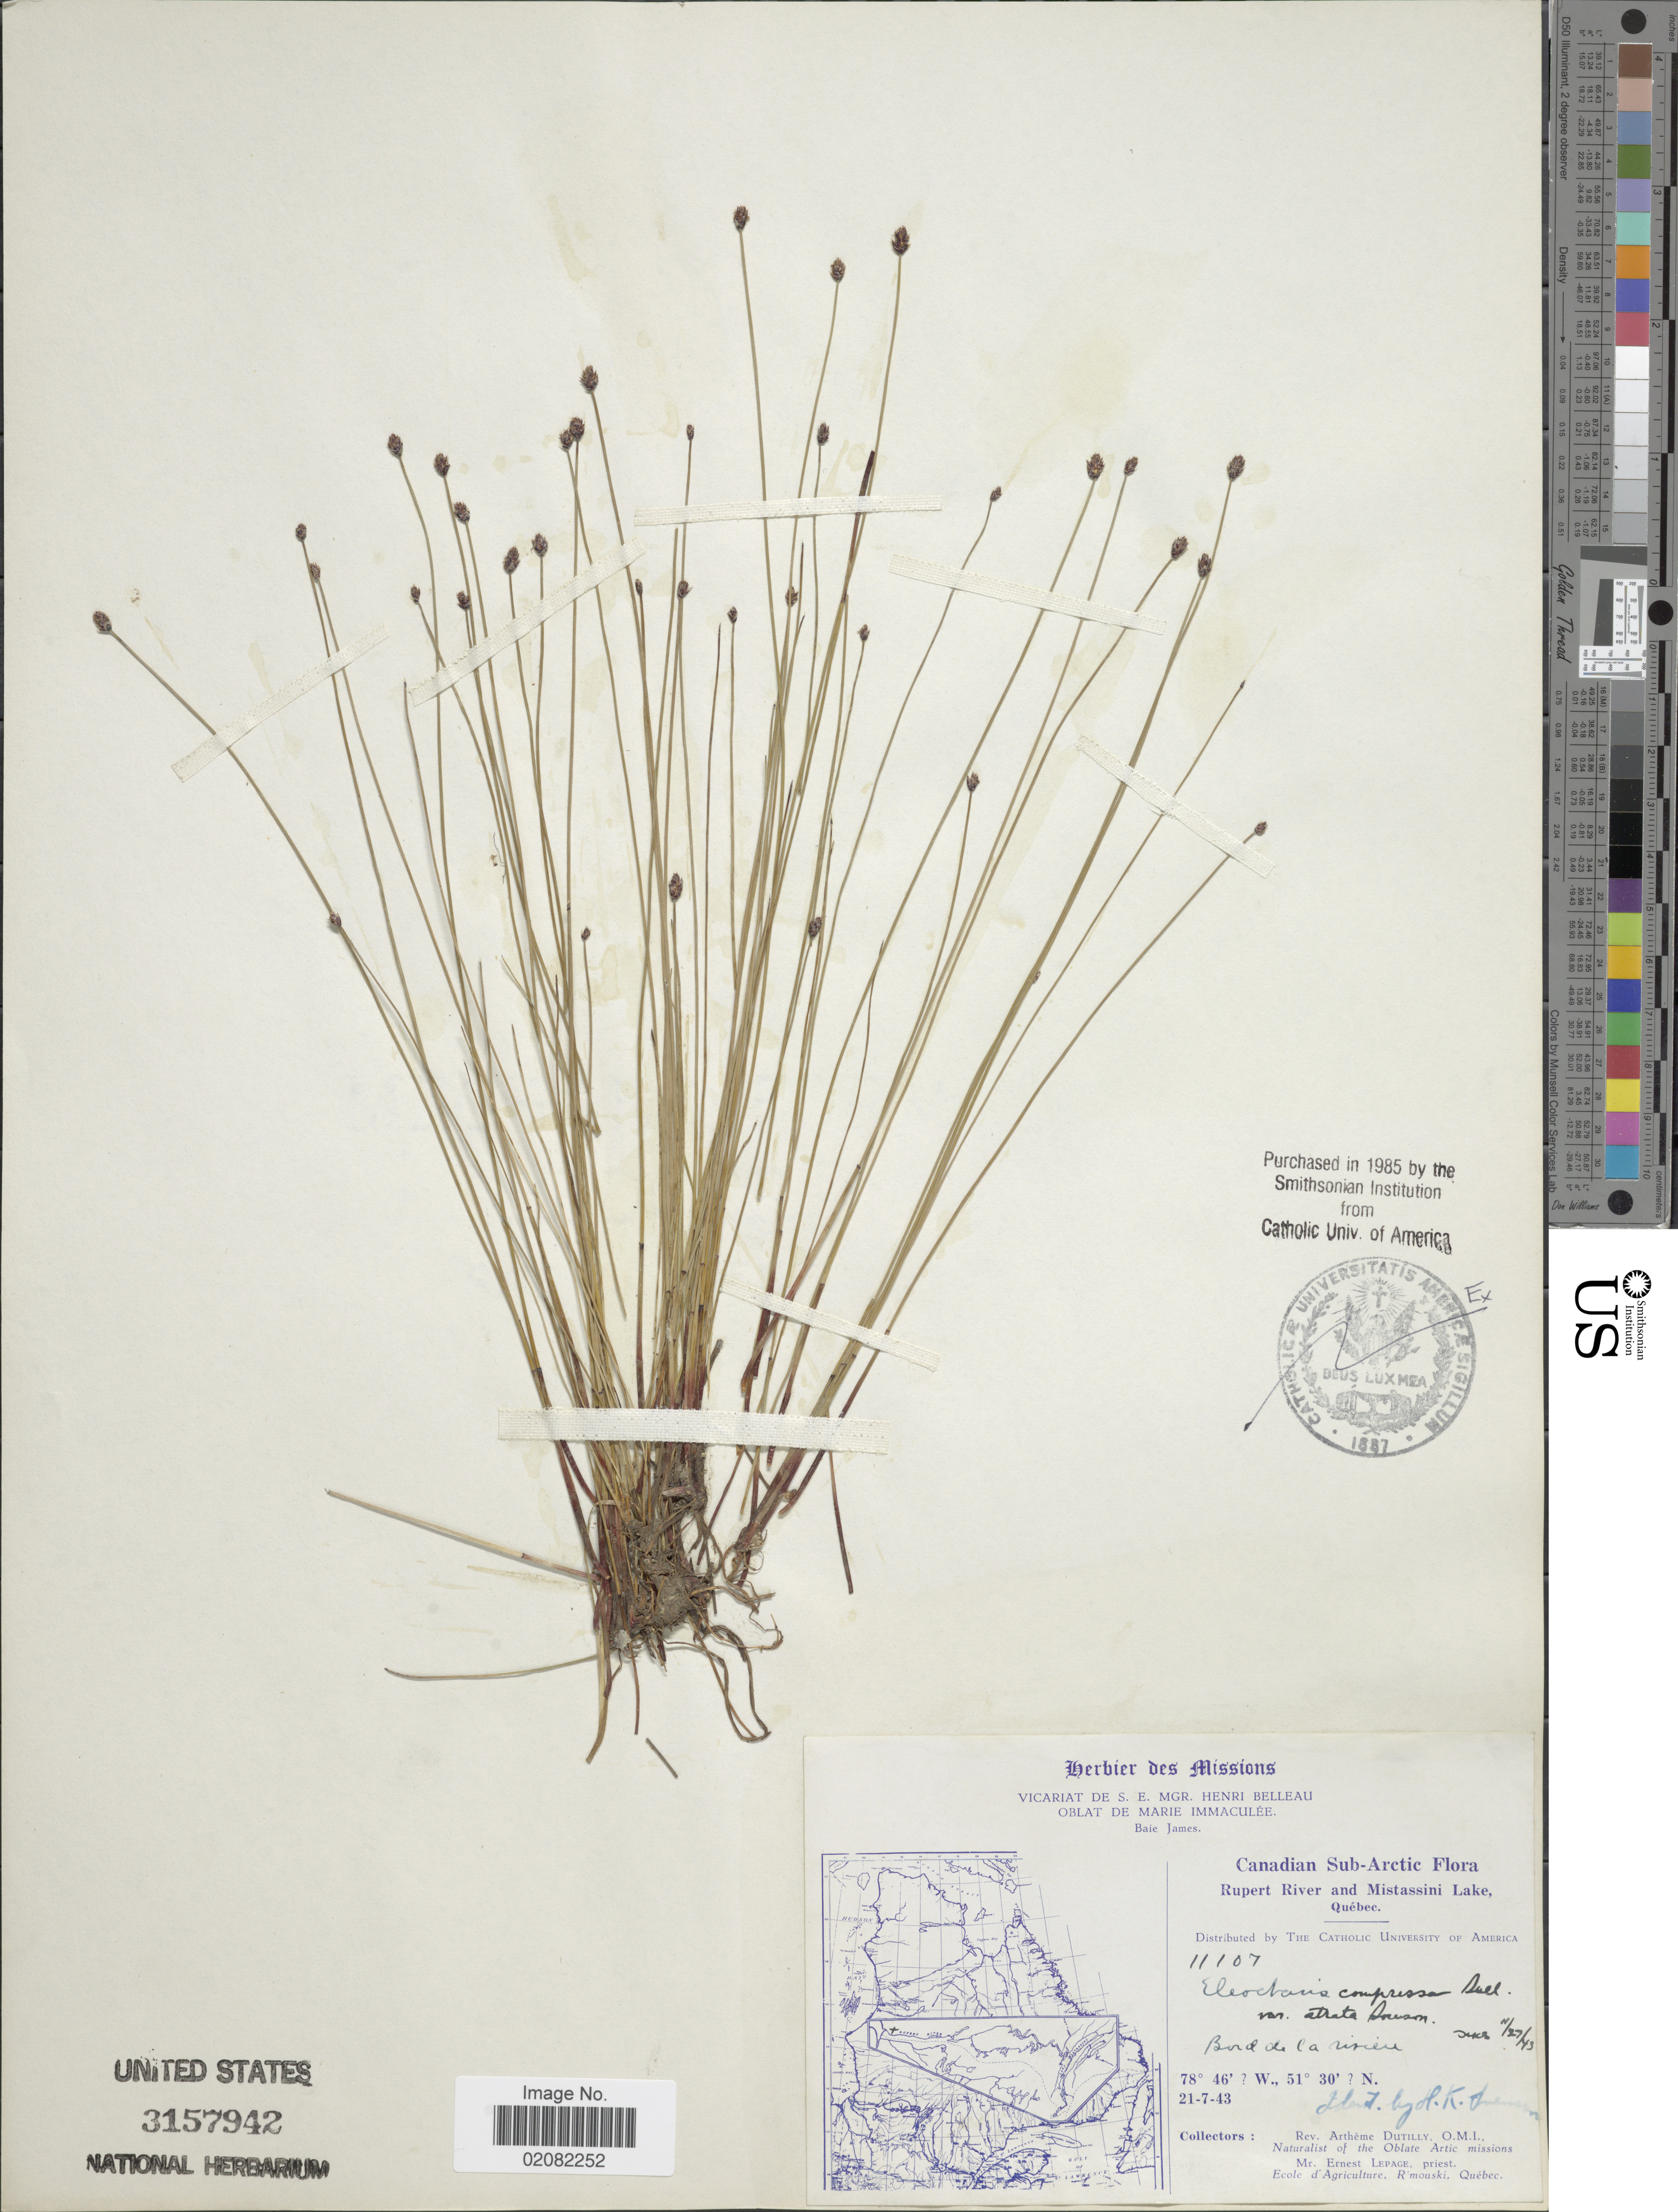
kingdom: Plantae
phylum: Tracheophyta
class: Liliopsida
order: Poales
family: Cyperaceae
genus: Eleocharis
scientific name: Eleocharis compressa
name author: Sull.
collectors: A. Dutilly & E. Lepage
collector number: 11107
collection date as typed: Transcribed d/m/y: 21/7/43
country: Canada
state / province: Quebec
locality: Canadian Sub-Arctic, Rupert River and Mistassini Lake, Quebec, Bord de la riviere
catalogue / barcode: US 3157942